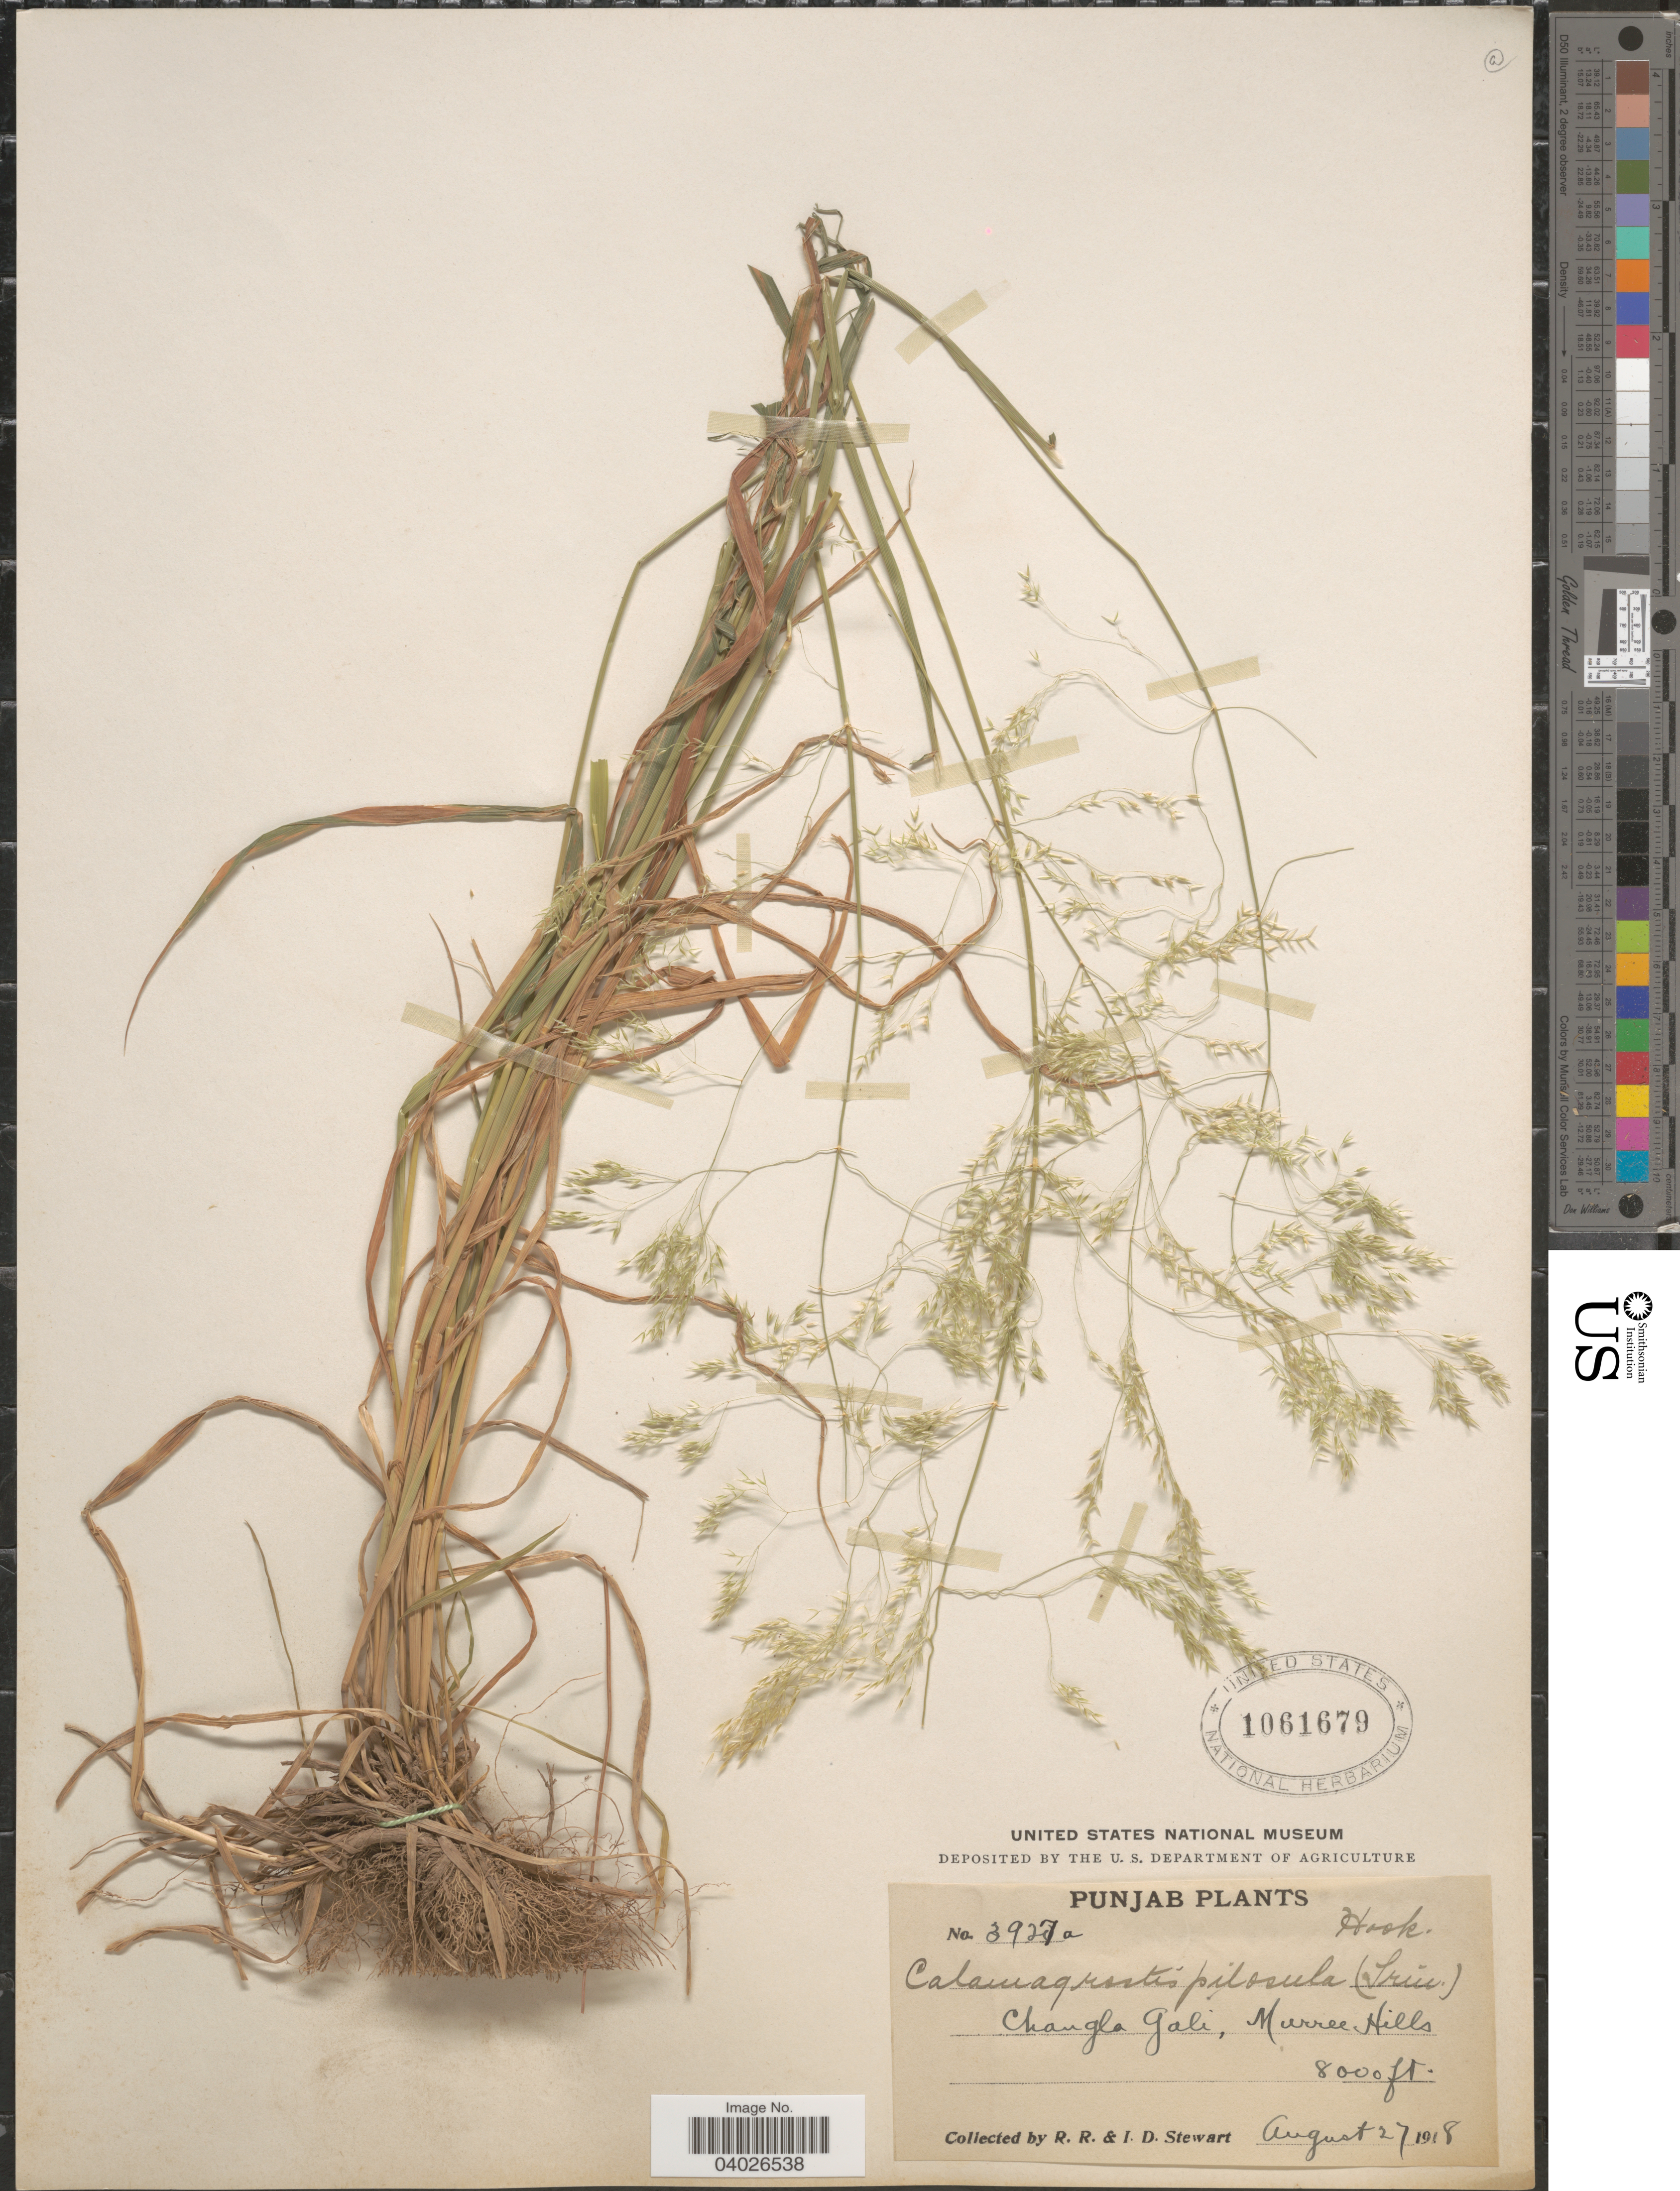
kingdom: Plantae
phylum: Tracheophyta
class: Liliopsida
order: Poales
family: Poaceae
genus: Agrostis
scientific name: Agrostis pilosula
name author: Trin.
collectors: R. Stewart & I. Stewart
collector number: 3927 a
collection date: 1918-08-27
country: Pakistan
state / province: Punjab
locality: Changla Gali, Murree Hills.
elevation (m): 2438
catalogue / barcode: US 1061679